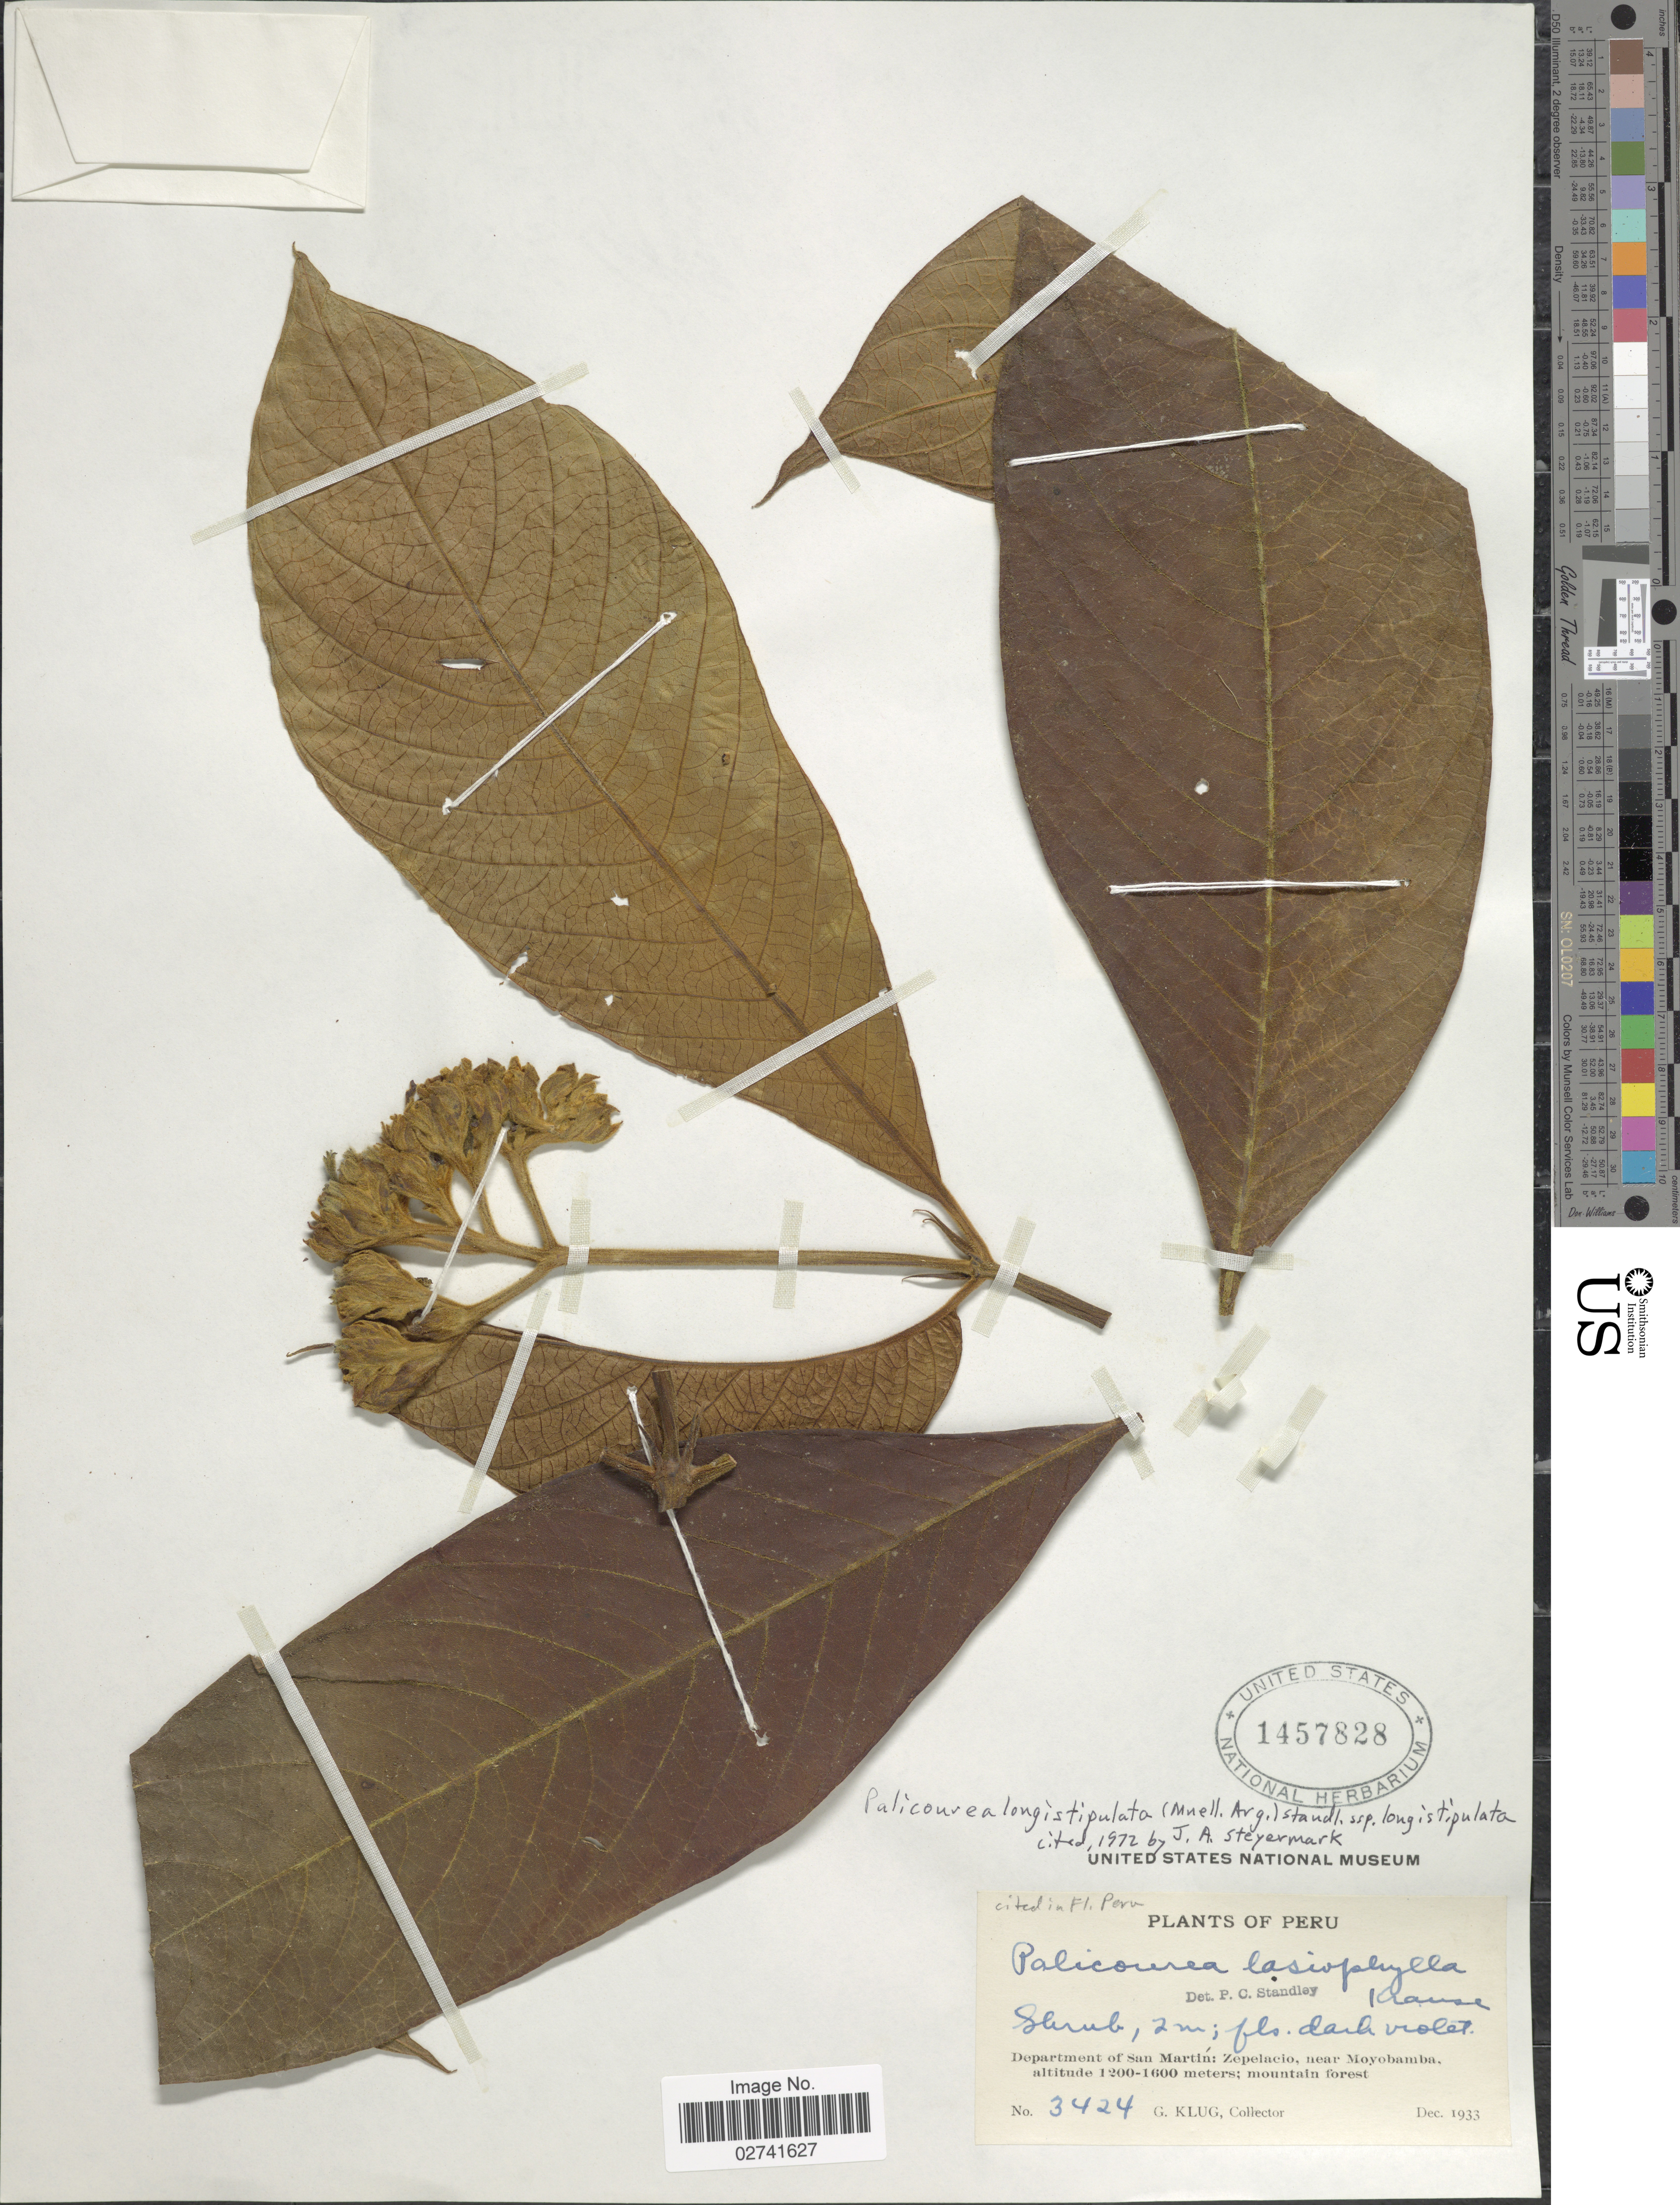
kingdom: Plantae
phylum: Tracheophyta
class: Magnoliopsida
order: Gentianales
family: Rubiaceae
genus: Palicourea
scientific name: Palicourea longistipulata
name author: Standl.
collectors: G. Klug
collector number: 3424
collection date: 1933-12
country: Peru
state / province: San Martín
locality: Department of San Martín: Zepelacio, near Moyobamba; mountain forest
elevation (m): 1200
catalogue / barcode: US 1457828